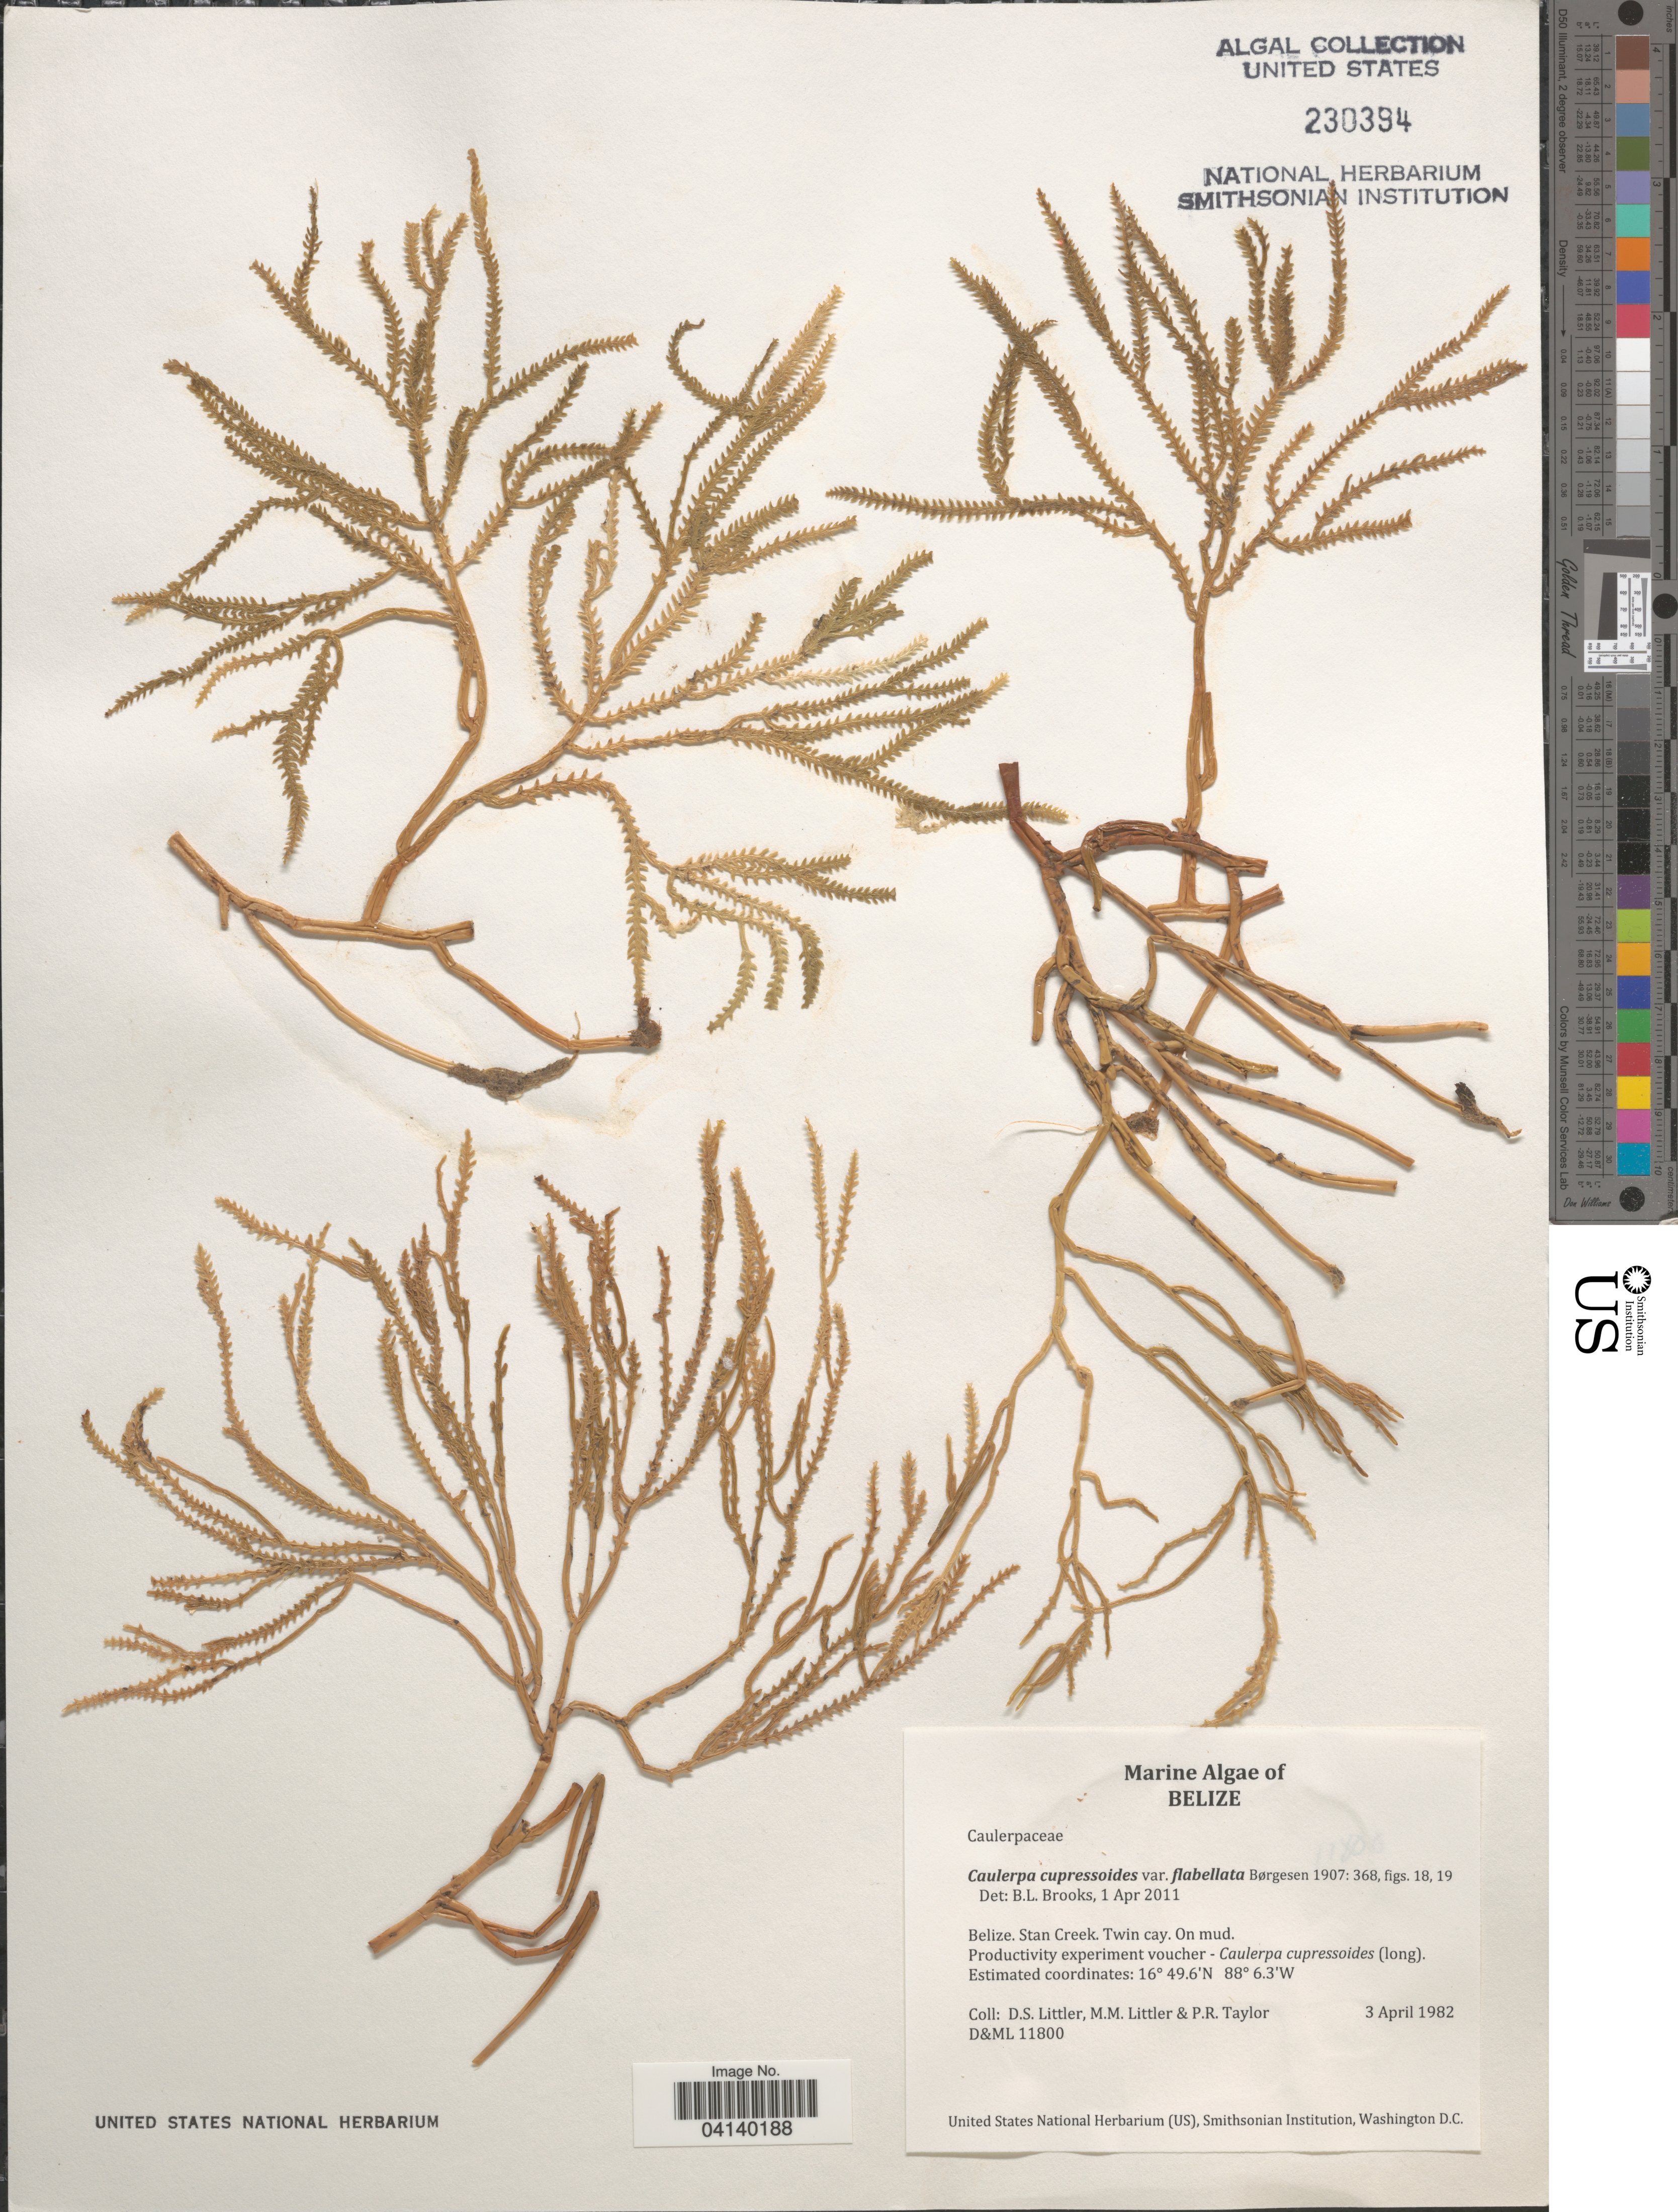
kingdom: Plantae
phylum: Chlorophyta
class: Ulvophyceae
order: Bryopsidales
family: Caulerpaceae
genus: Caulerpa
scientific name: Caulerpa cupressoides var. flabellata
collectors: D. S. Littler & P. R. Taylor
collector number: D&ML11800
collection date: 1982-04-03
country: Belize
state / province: Stann Creek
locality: Stan Creek. Twin cay.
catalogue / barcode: US 230394